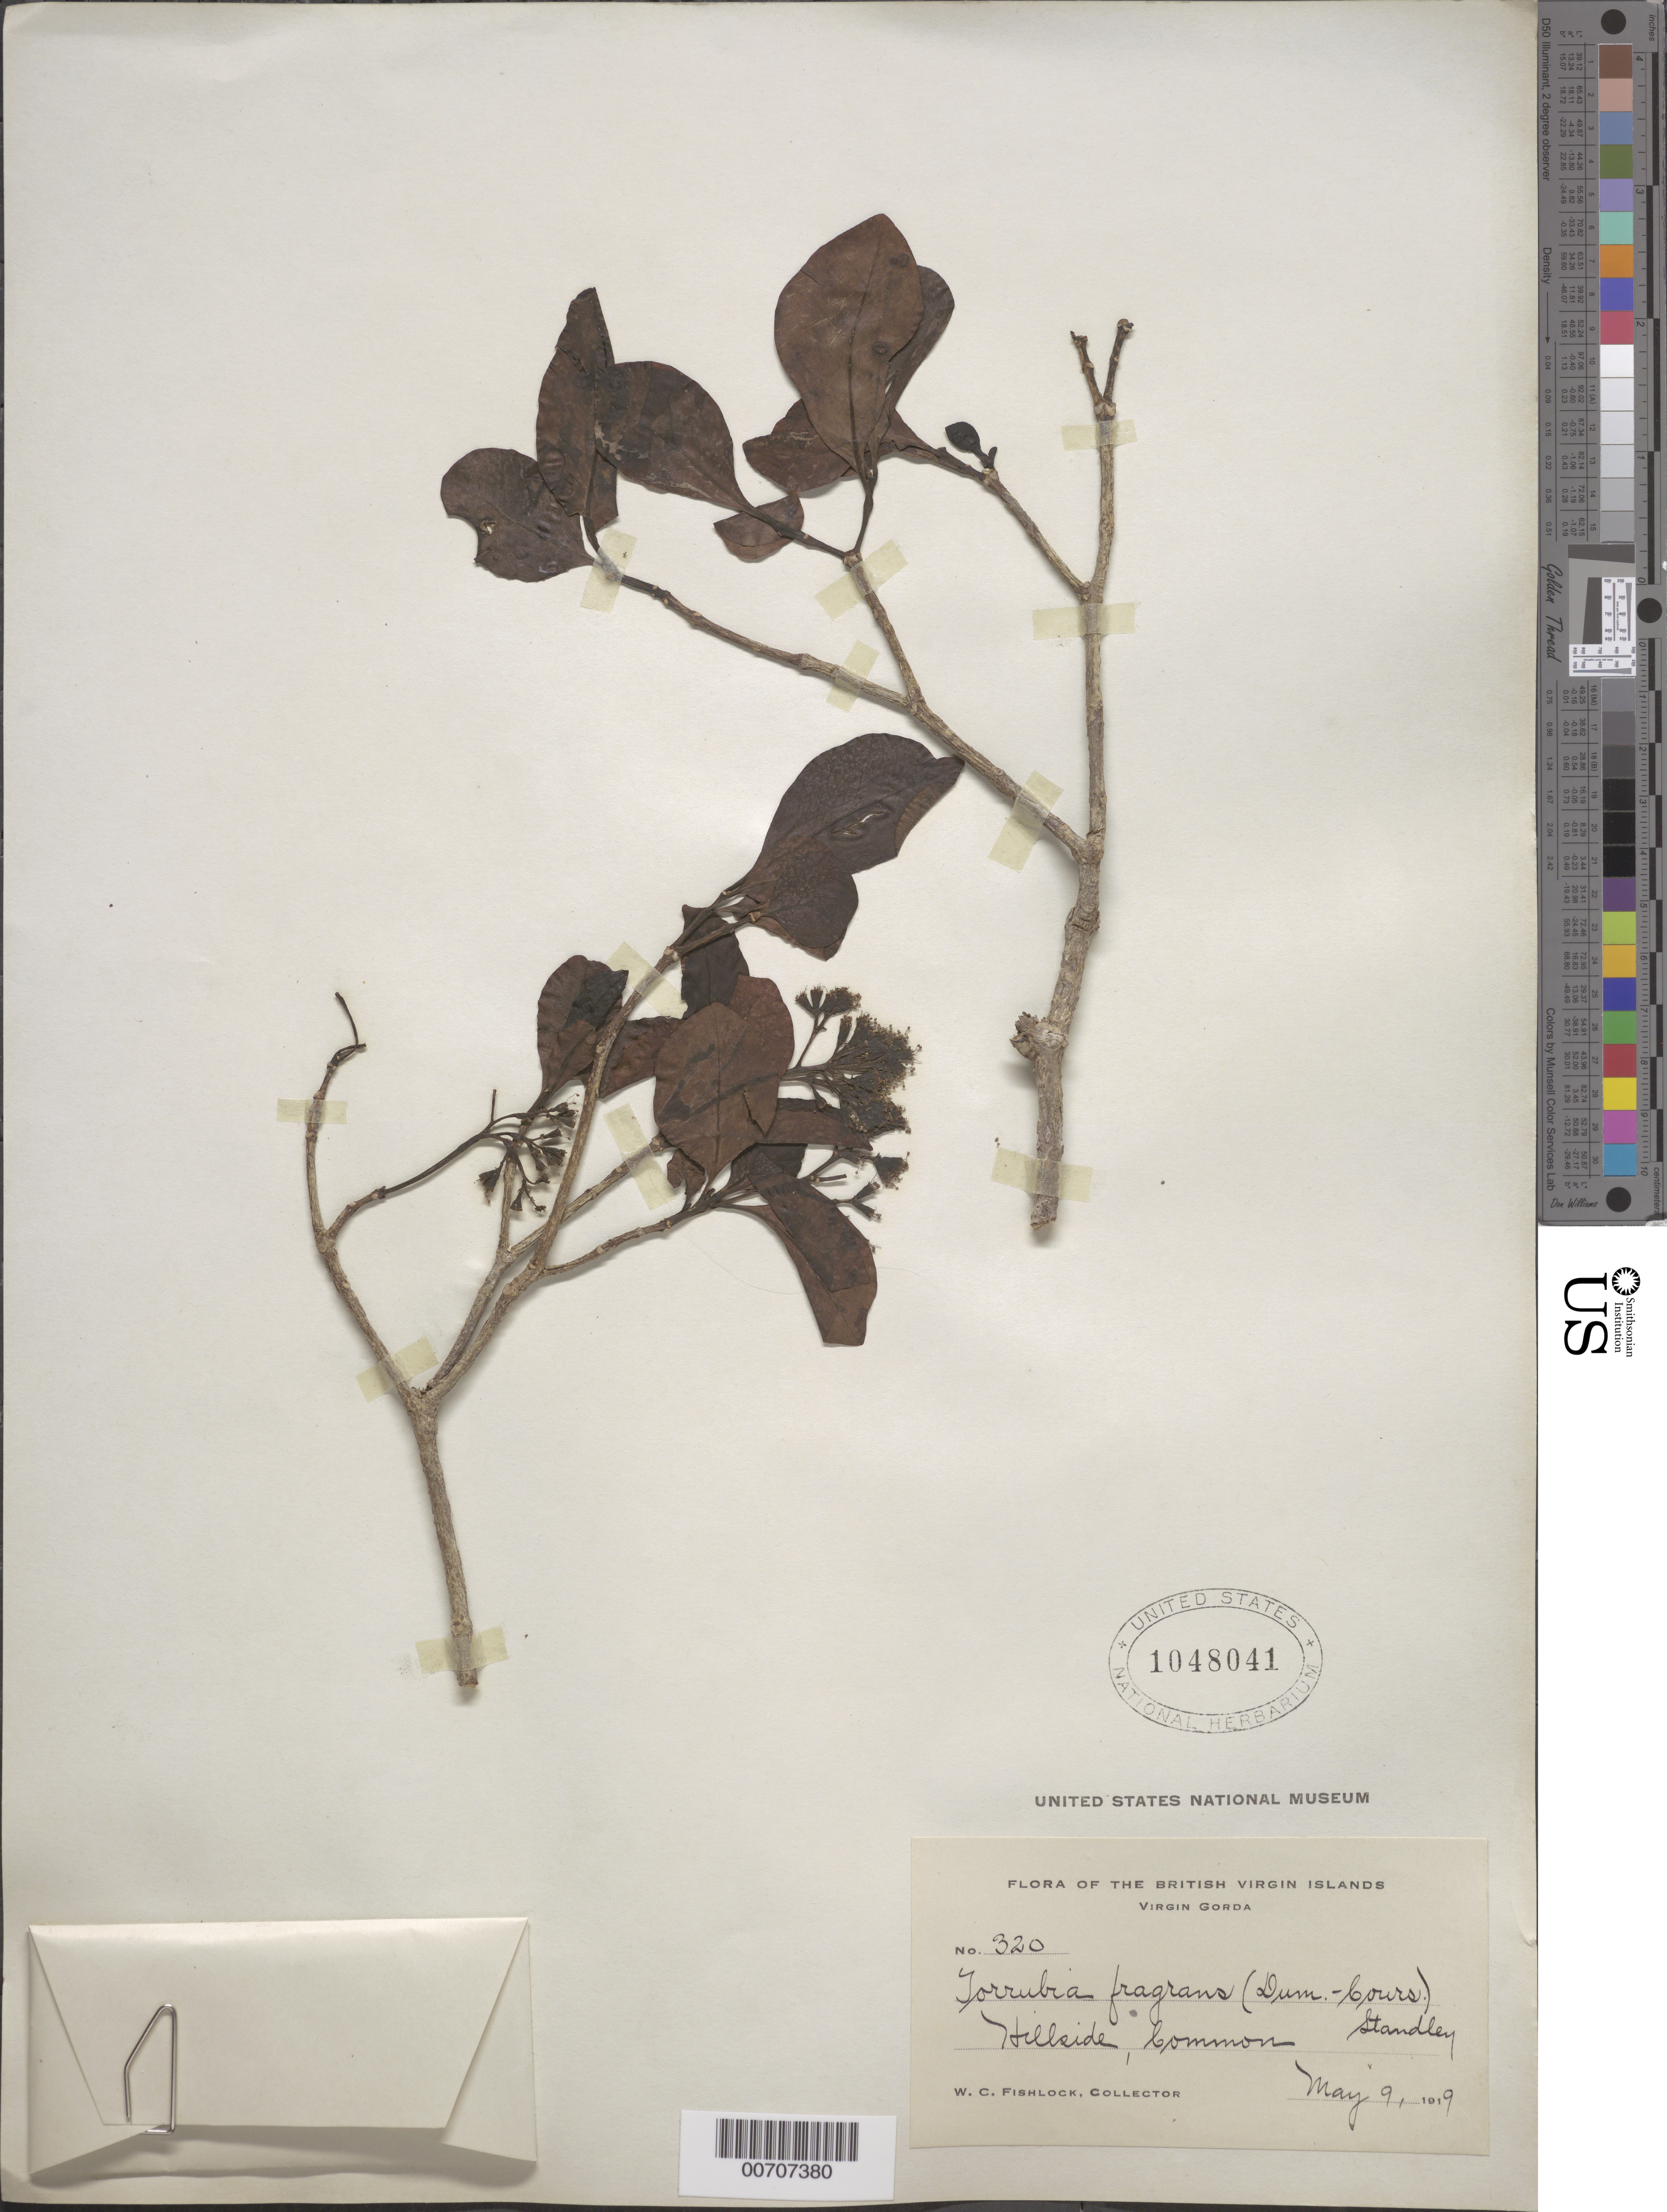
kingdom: Plantae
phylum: Tracheophyta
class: Magnoliopsida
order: Caryophyllales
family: Nyctaginaceae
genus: Guapira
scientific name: Guapira fragrans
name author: (Dum. Cours.) Little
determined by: Strong, Mark T., (BOT), Smithsonian Institution - National Museum of Natural History (UNITED STATES)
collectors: W. Fishlock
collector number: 320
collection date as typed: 09 May 1919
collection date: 1919-05-09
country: British Virgin Islands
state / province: Virgin Gorda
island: Virgin Gorda Island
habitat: Hillside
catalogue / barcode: US 1048041